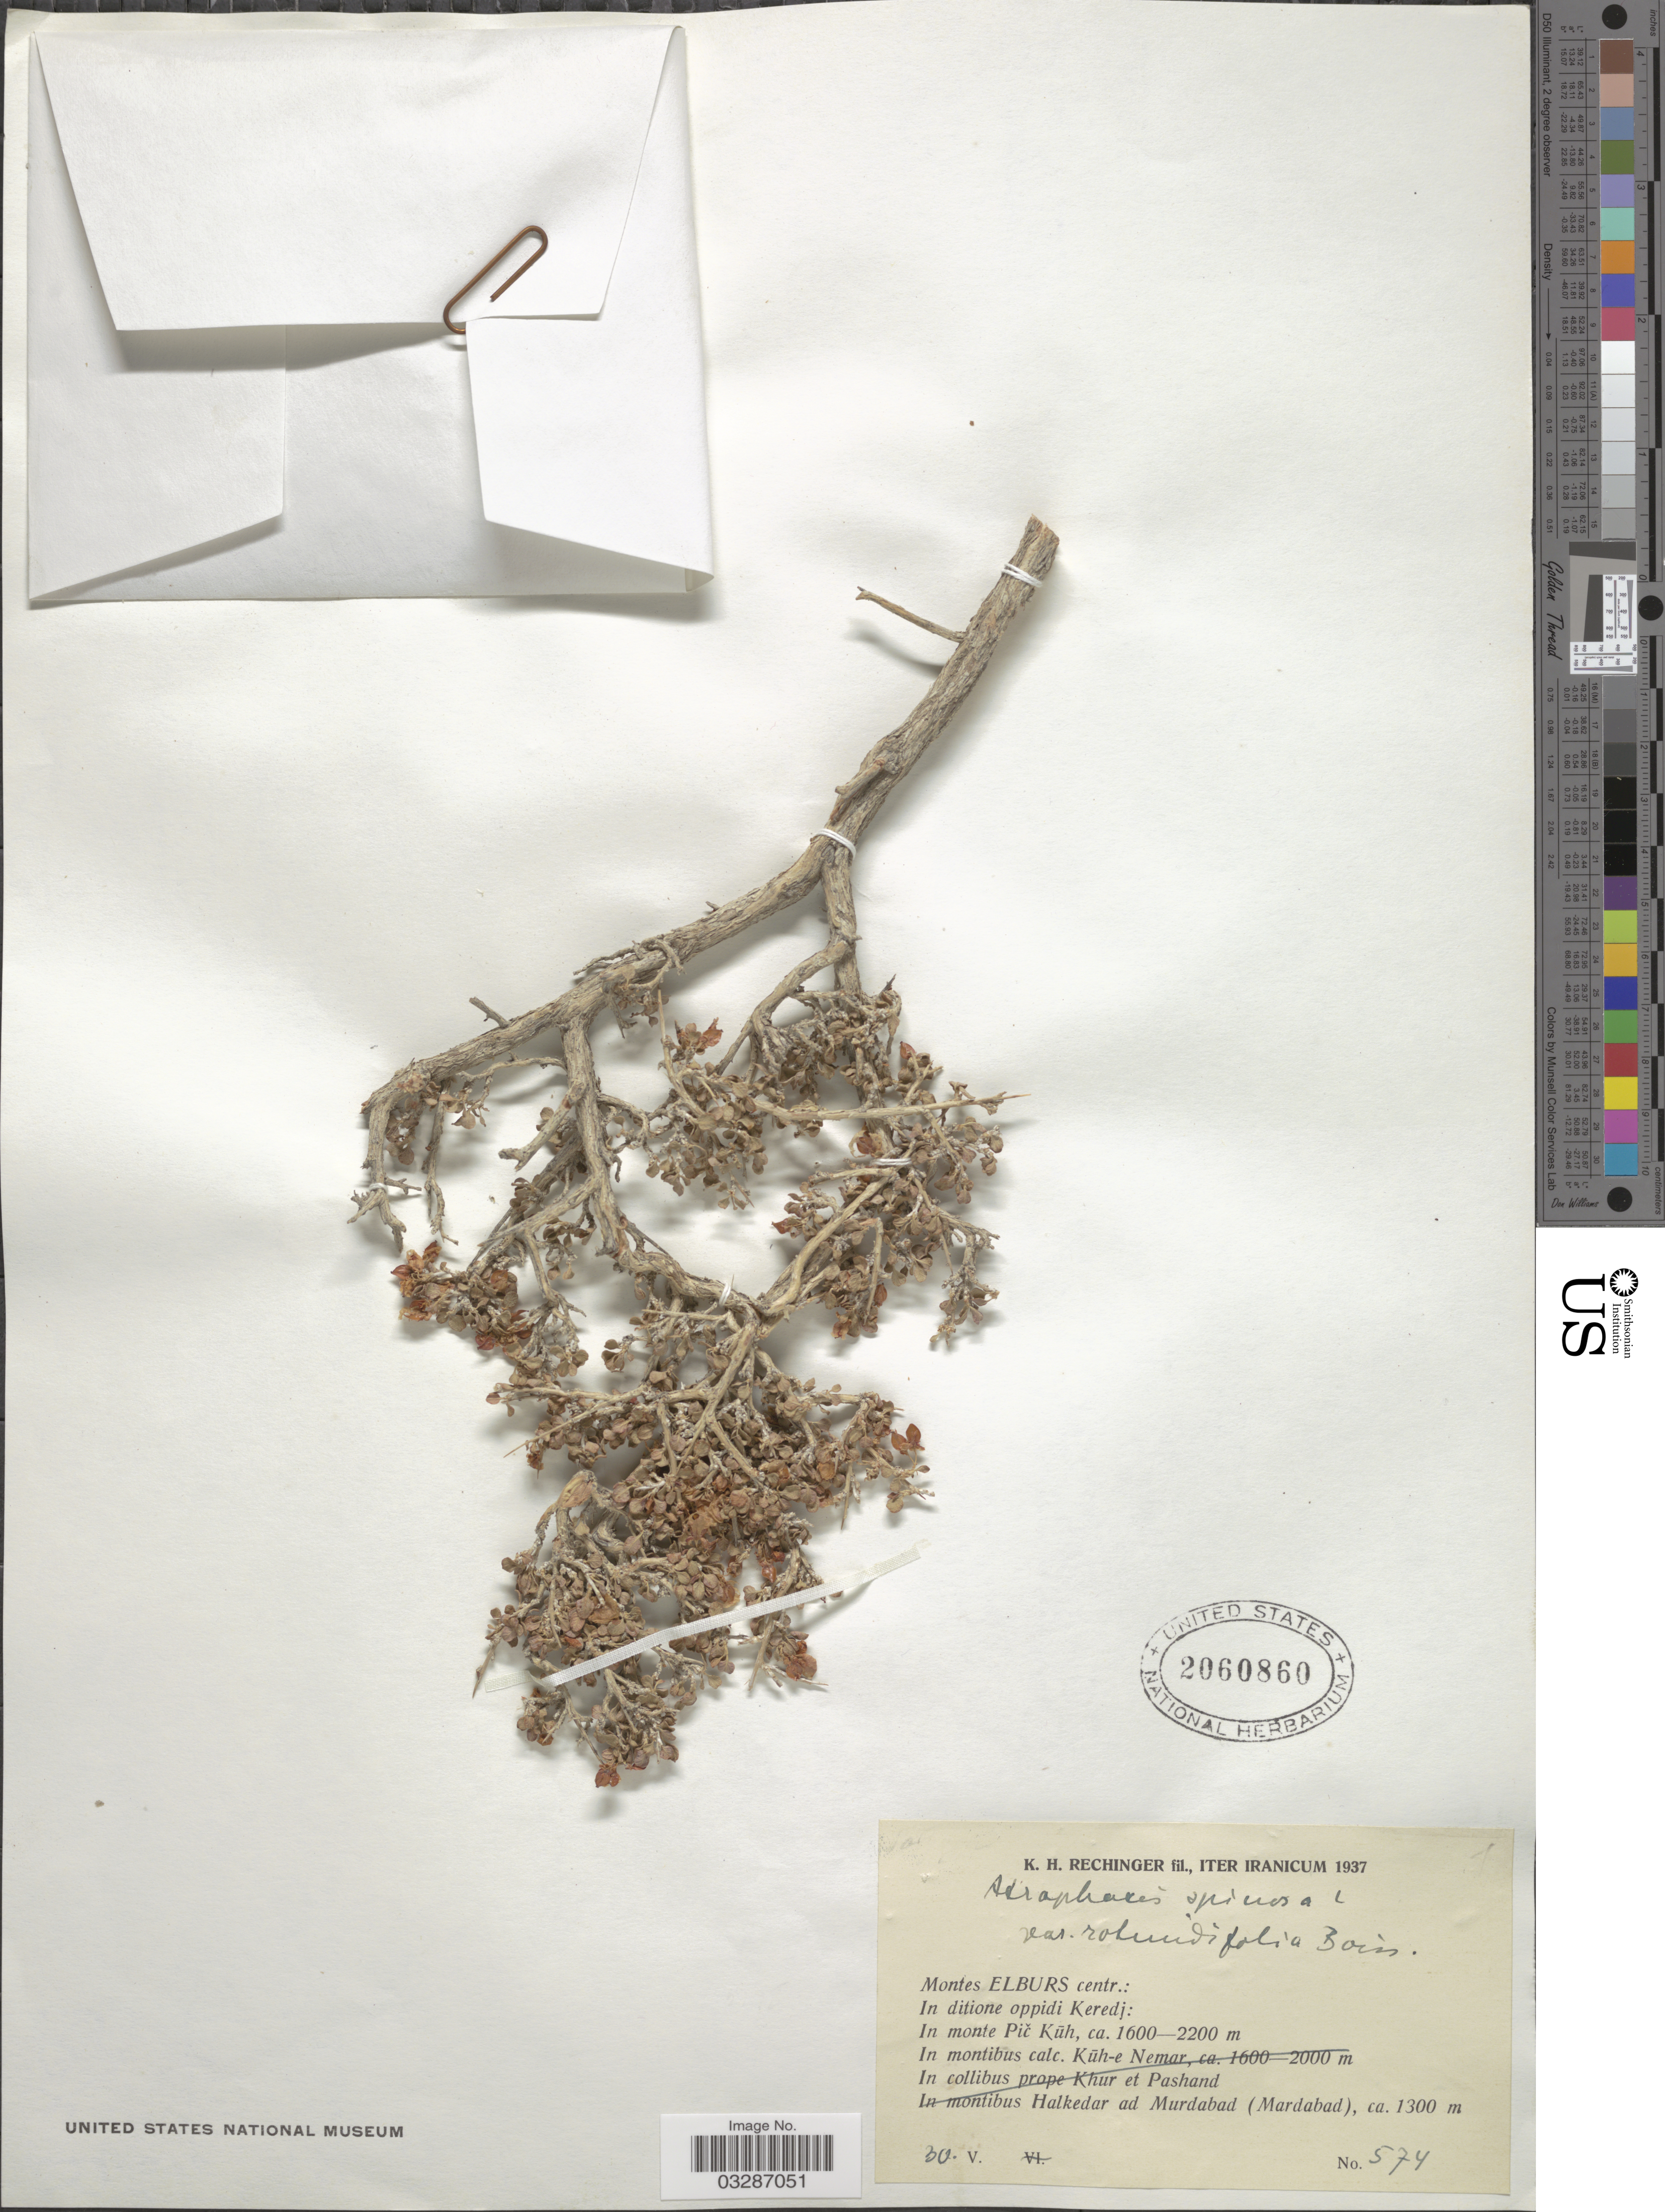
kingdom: Plantae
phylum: Tracheophyta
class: Magnoliopsida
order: Caryophyllales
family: Polygonaceae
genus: Atraphaxis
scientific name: Atraphaxis spinosa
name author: L.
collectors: K. H. Rechinger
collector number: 574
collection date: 1937-05-30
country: Iran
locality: Montes Elburs centr.: In ditione oppidi Keredj: In monte Pic Kuh.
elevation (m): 1600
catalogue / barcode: US 2060860